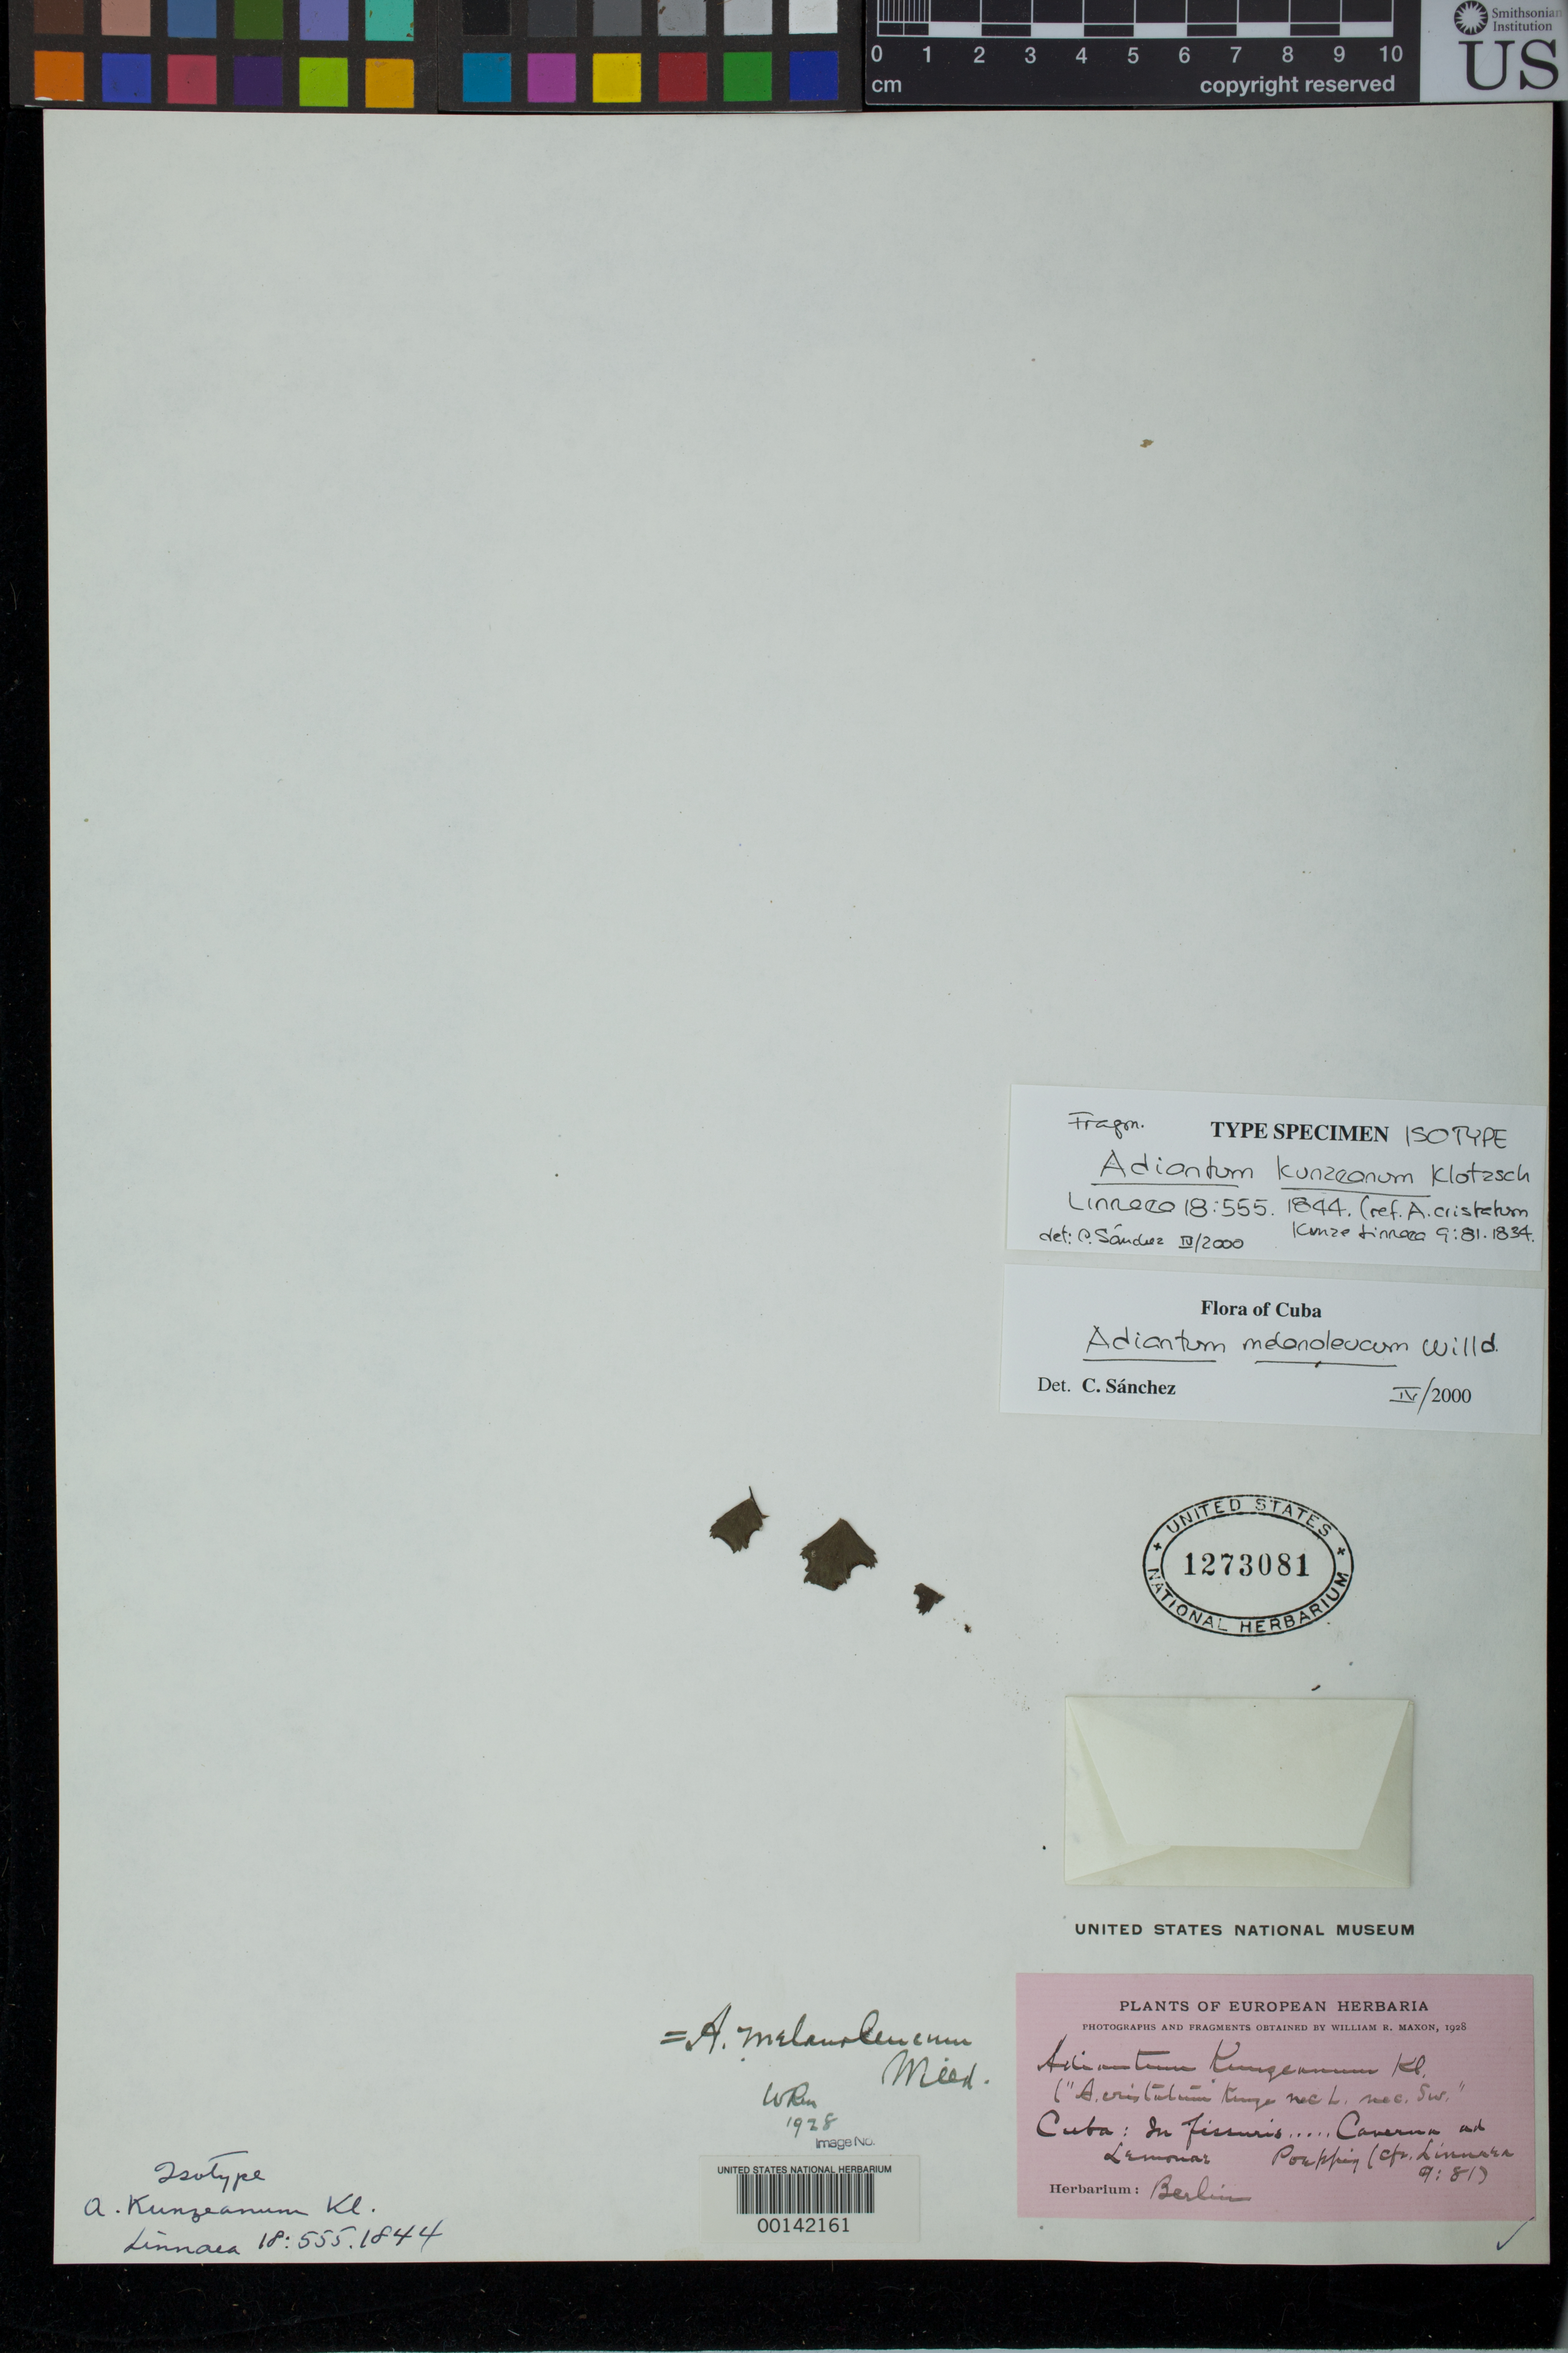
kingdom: Plantae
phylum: Tracheophyta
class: Polypodiopsida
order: Polypodiales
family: Pteridaceae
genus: Adiantum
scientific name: Adiantum kunzeanum Klotzsch, nom. illeg.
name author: Klotzsch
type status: Type Collection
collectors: E. F. Poeppig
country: Cuba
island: Greater Antilles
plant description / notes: Fragmentary material of type specimen ex herb. Berlin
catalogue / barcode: US 1273081